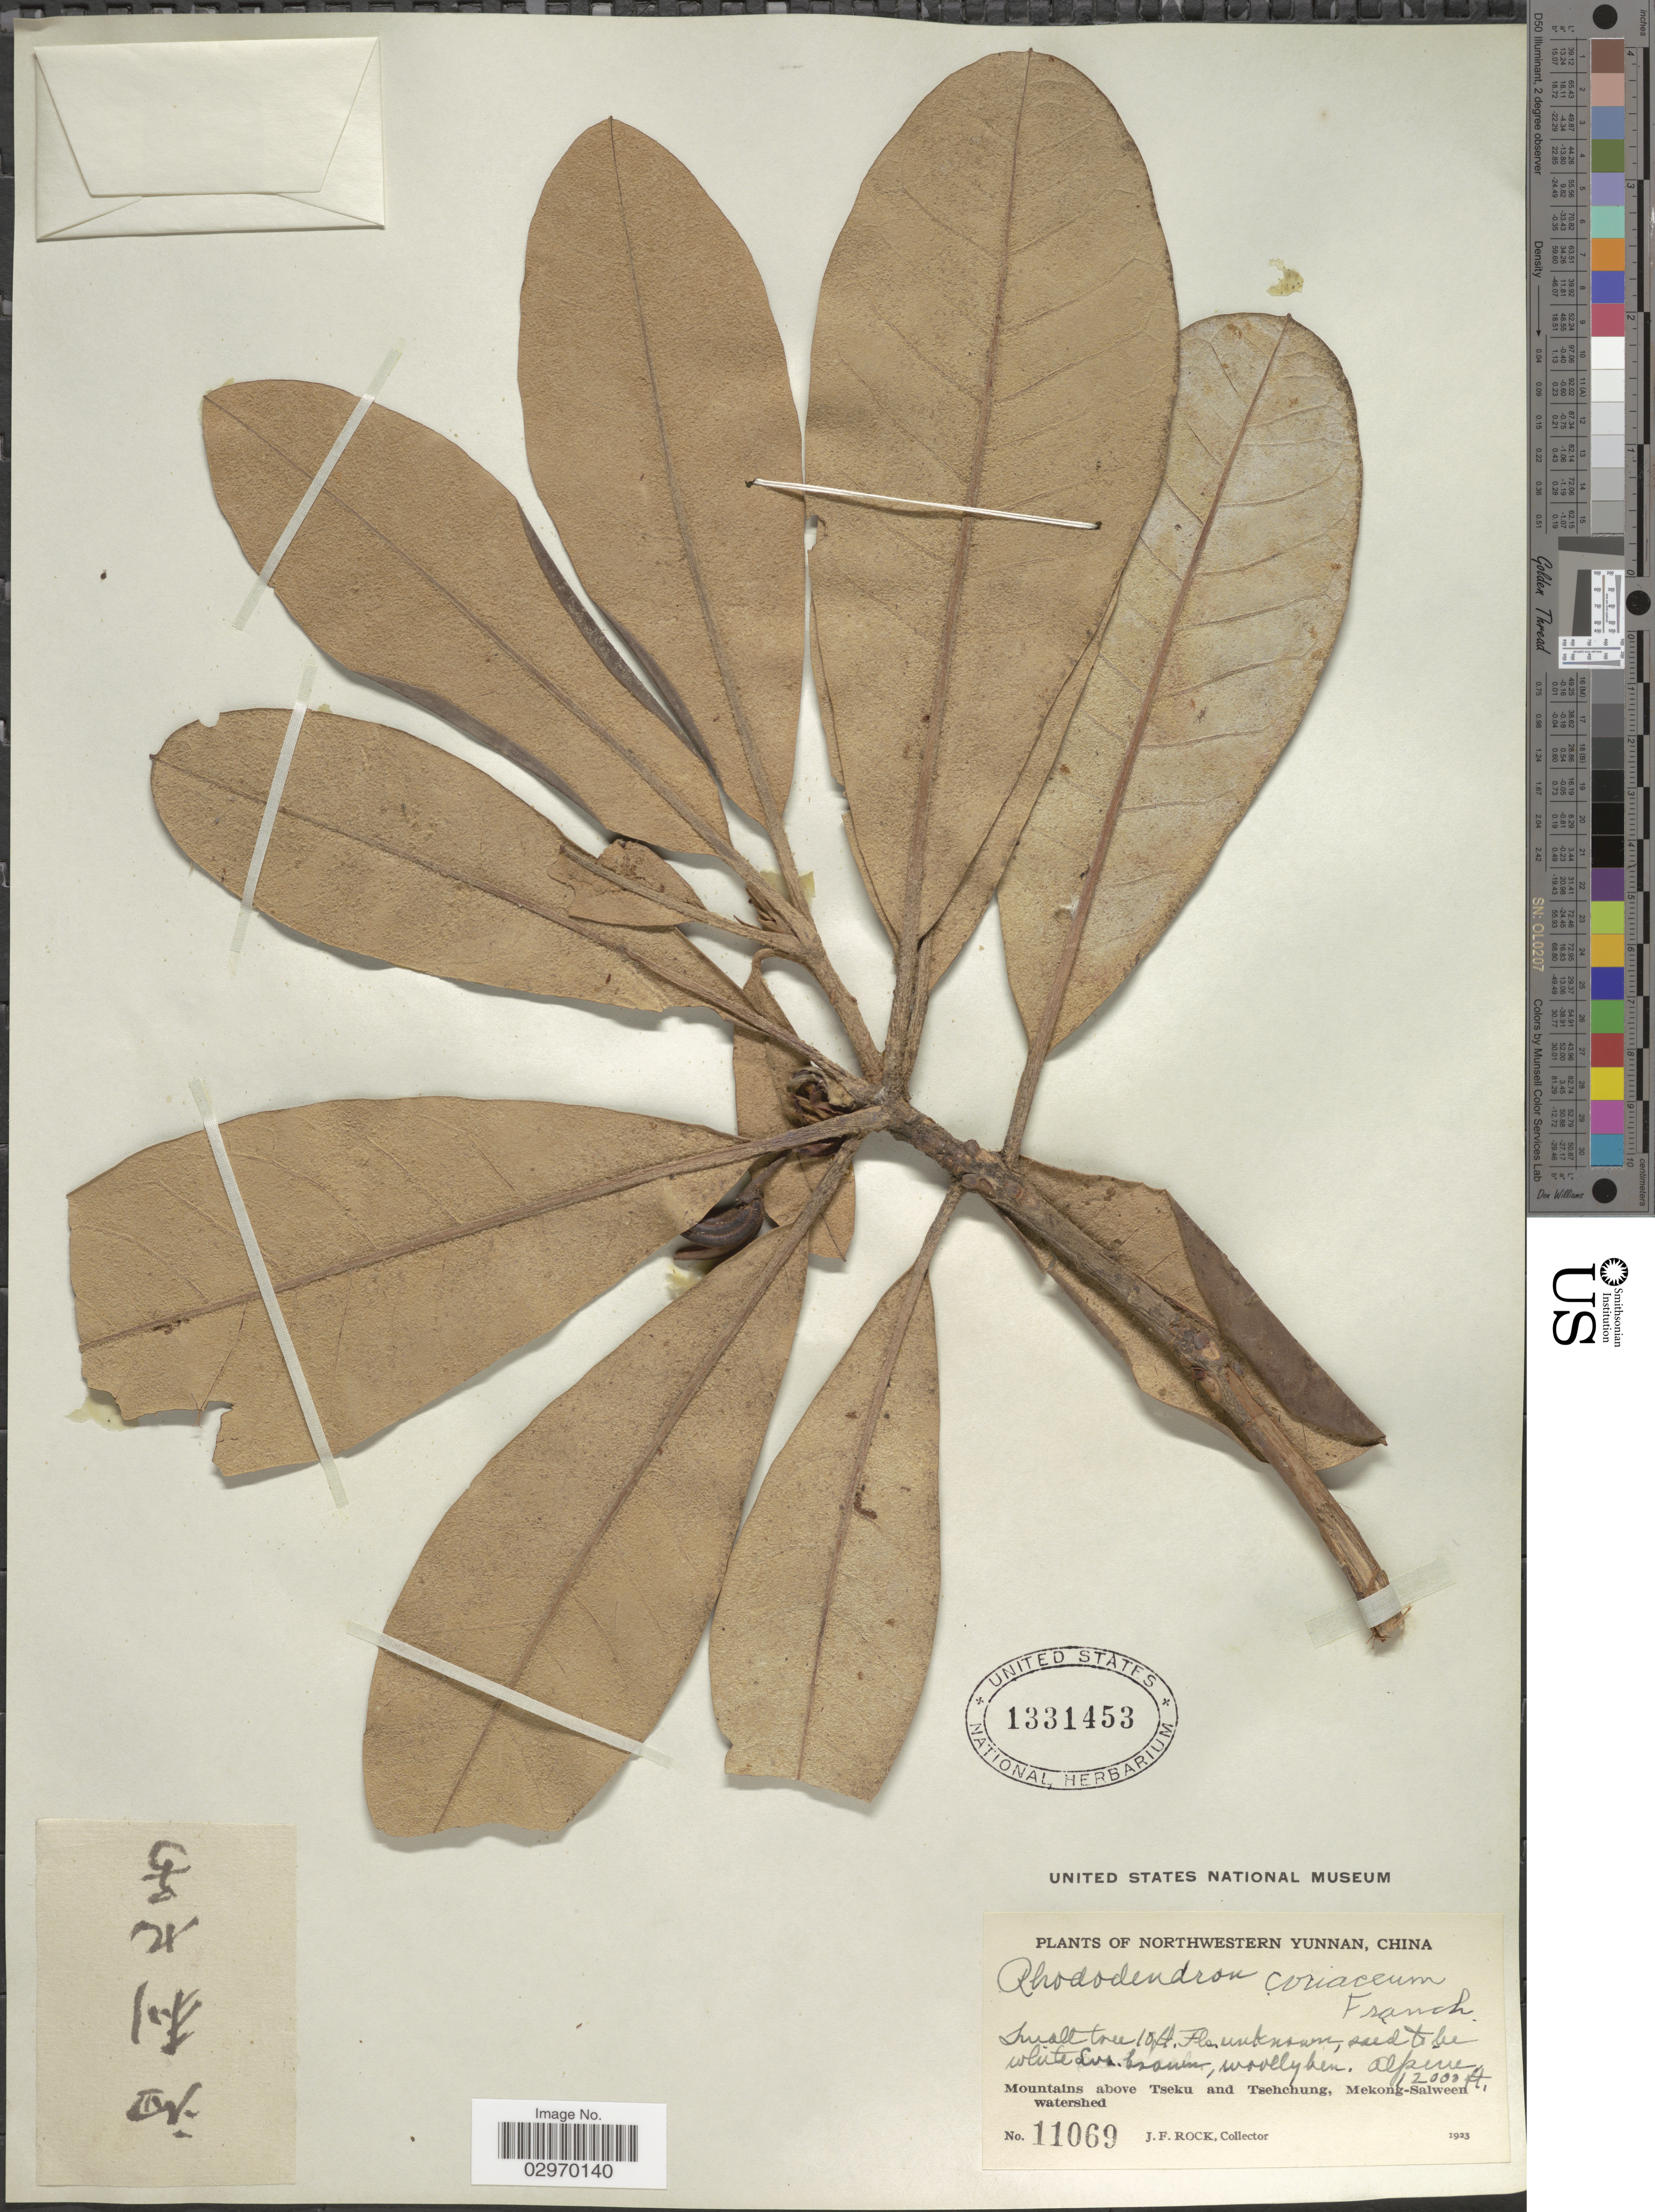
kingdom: Plantae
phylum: Tracheophyta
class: Magnoliopsida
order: Ericales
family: Ericaceae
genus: Rhododendron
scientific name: Rhododendron coriaceum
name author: Franch.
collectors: J. Rock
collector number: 11069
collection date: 1923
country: China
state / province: Yunnan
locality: Northwestern Yunnan. Alpine. Mountains above Tseku and Tsehchung, Mekong-Salween watershed.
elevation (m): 3658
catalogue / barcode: US 1331453